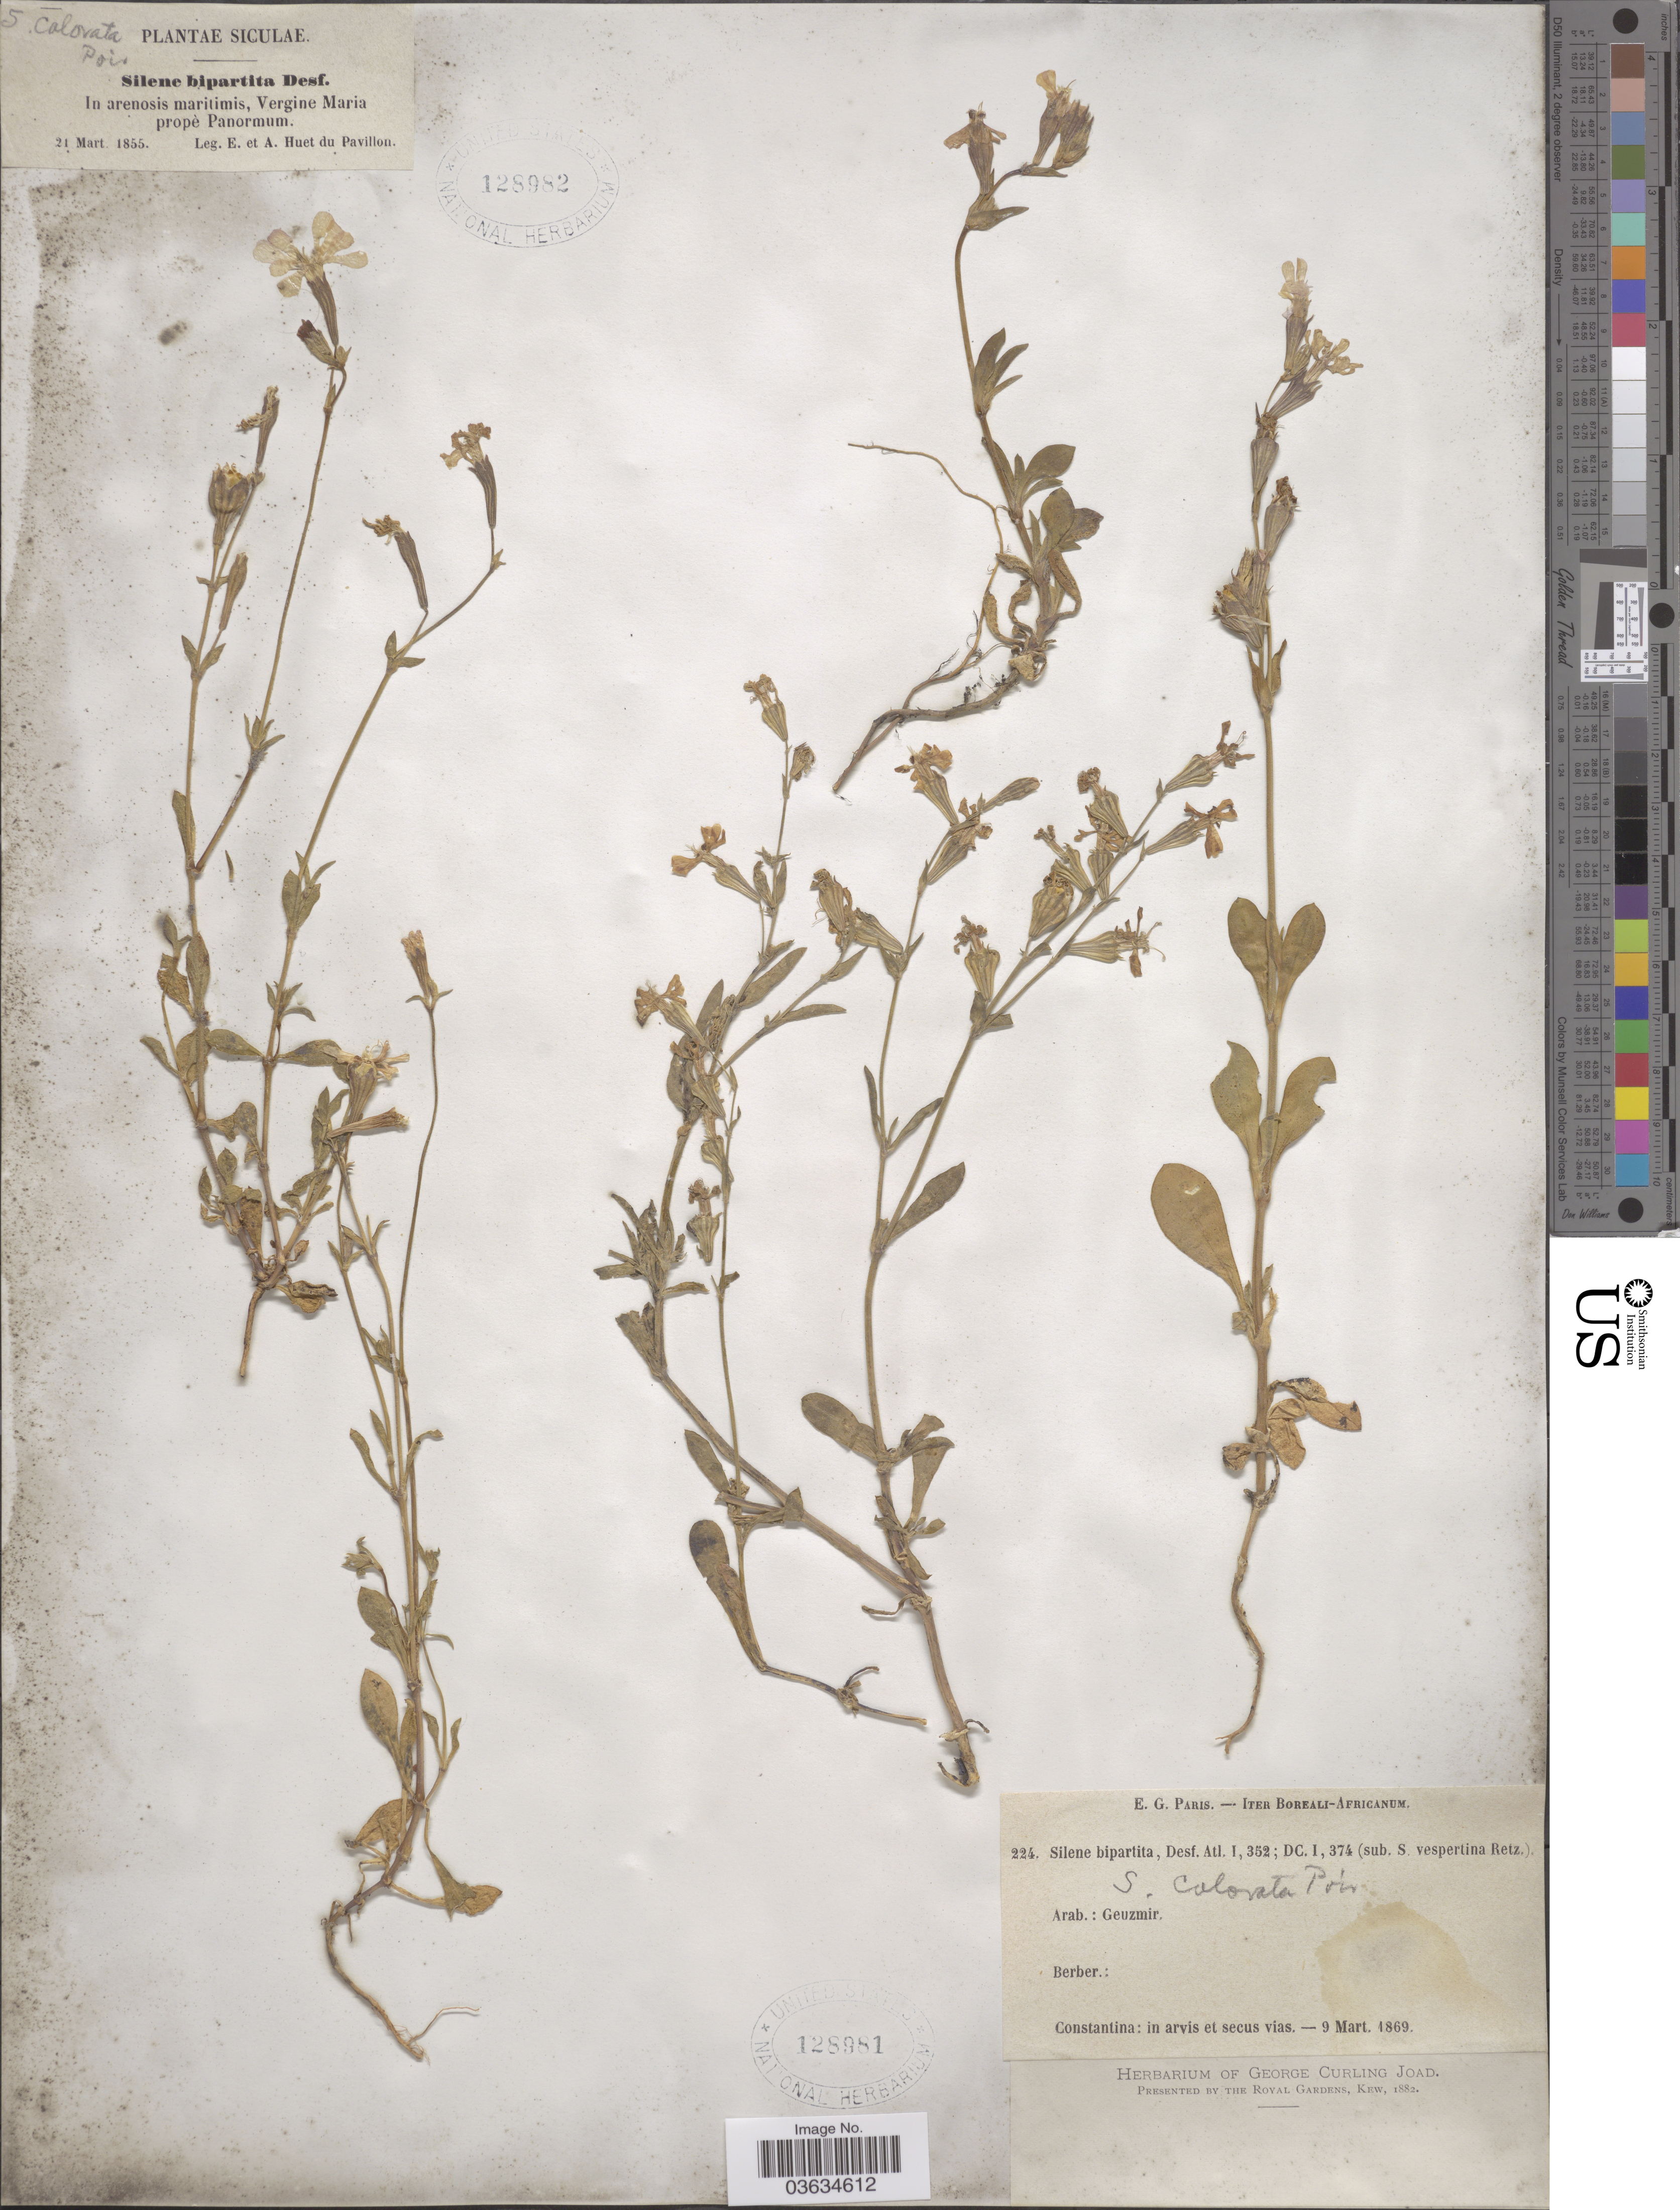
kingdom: Plantae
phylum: Tracheophyta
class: Magnoliopsida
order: Caryophyllales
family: Caryophyllaceae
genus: Silene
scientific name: Silene colorata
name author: Poir.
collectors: Paris, E.G.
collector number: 224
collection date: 1869-03-09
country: Algeria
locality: Iter Boreali-Africanum. Constantina.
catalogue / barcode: US 128981